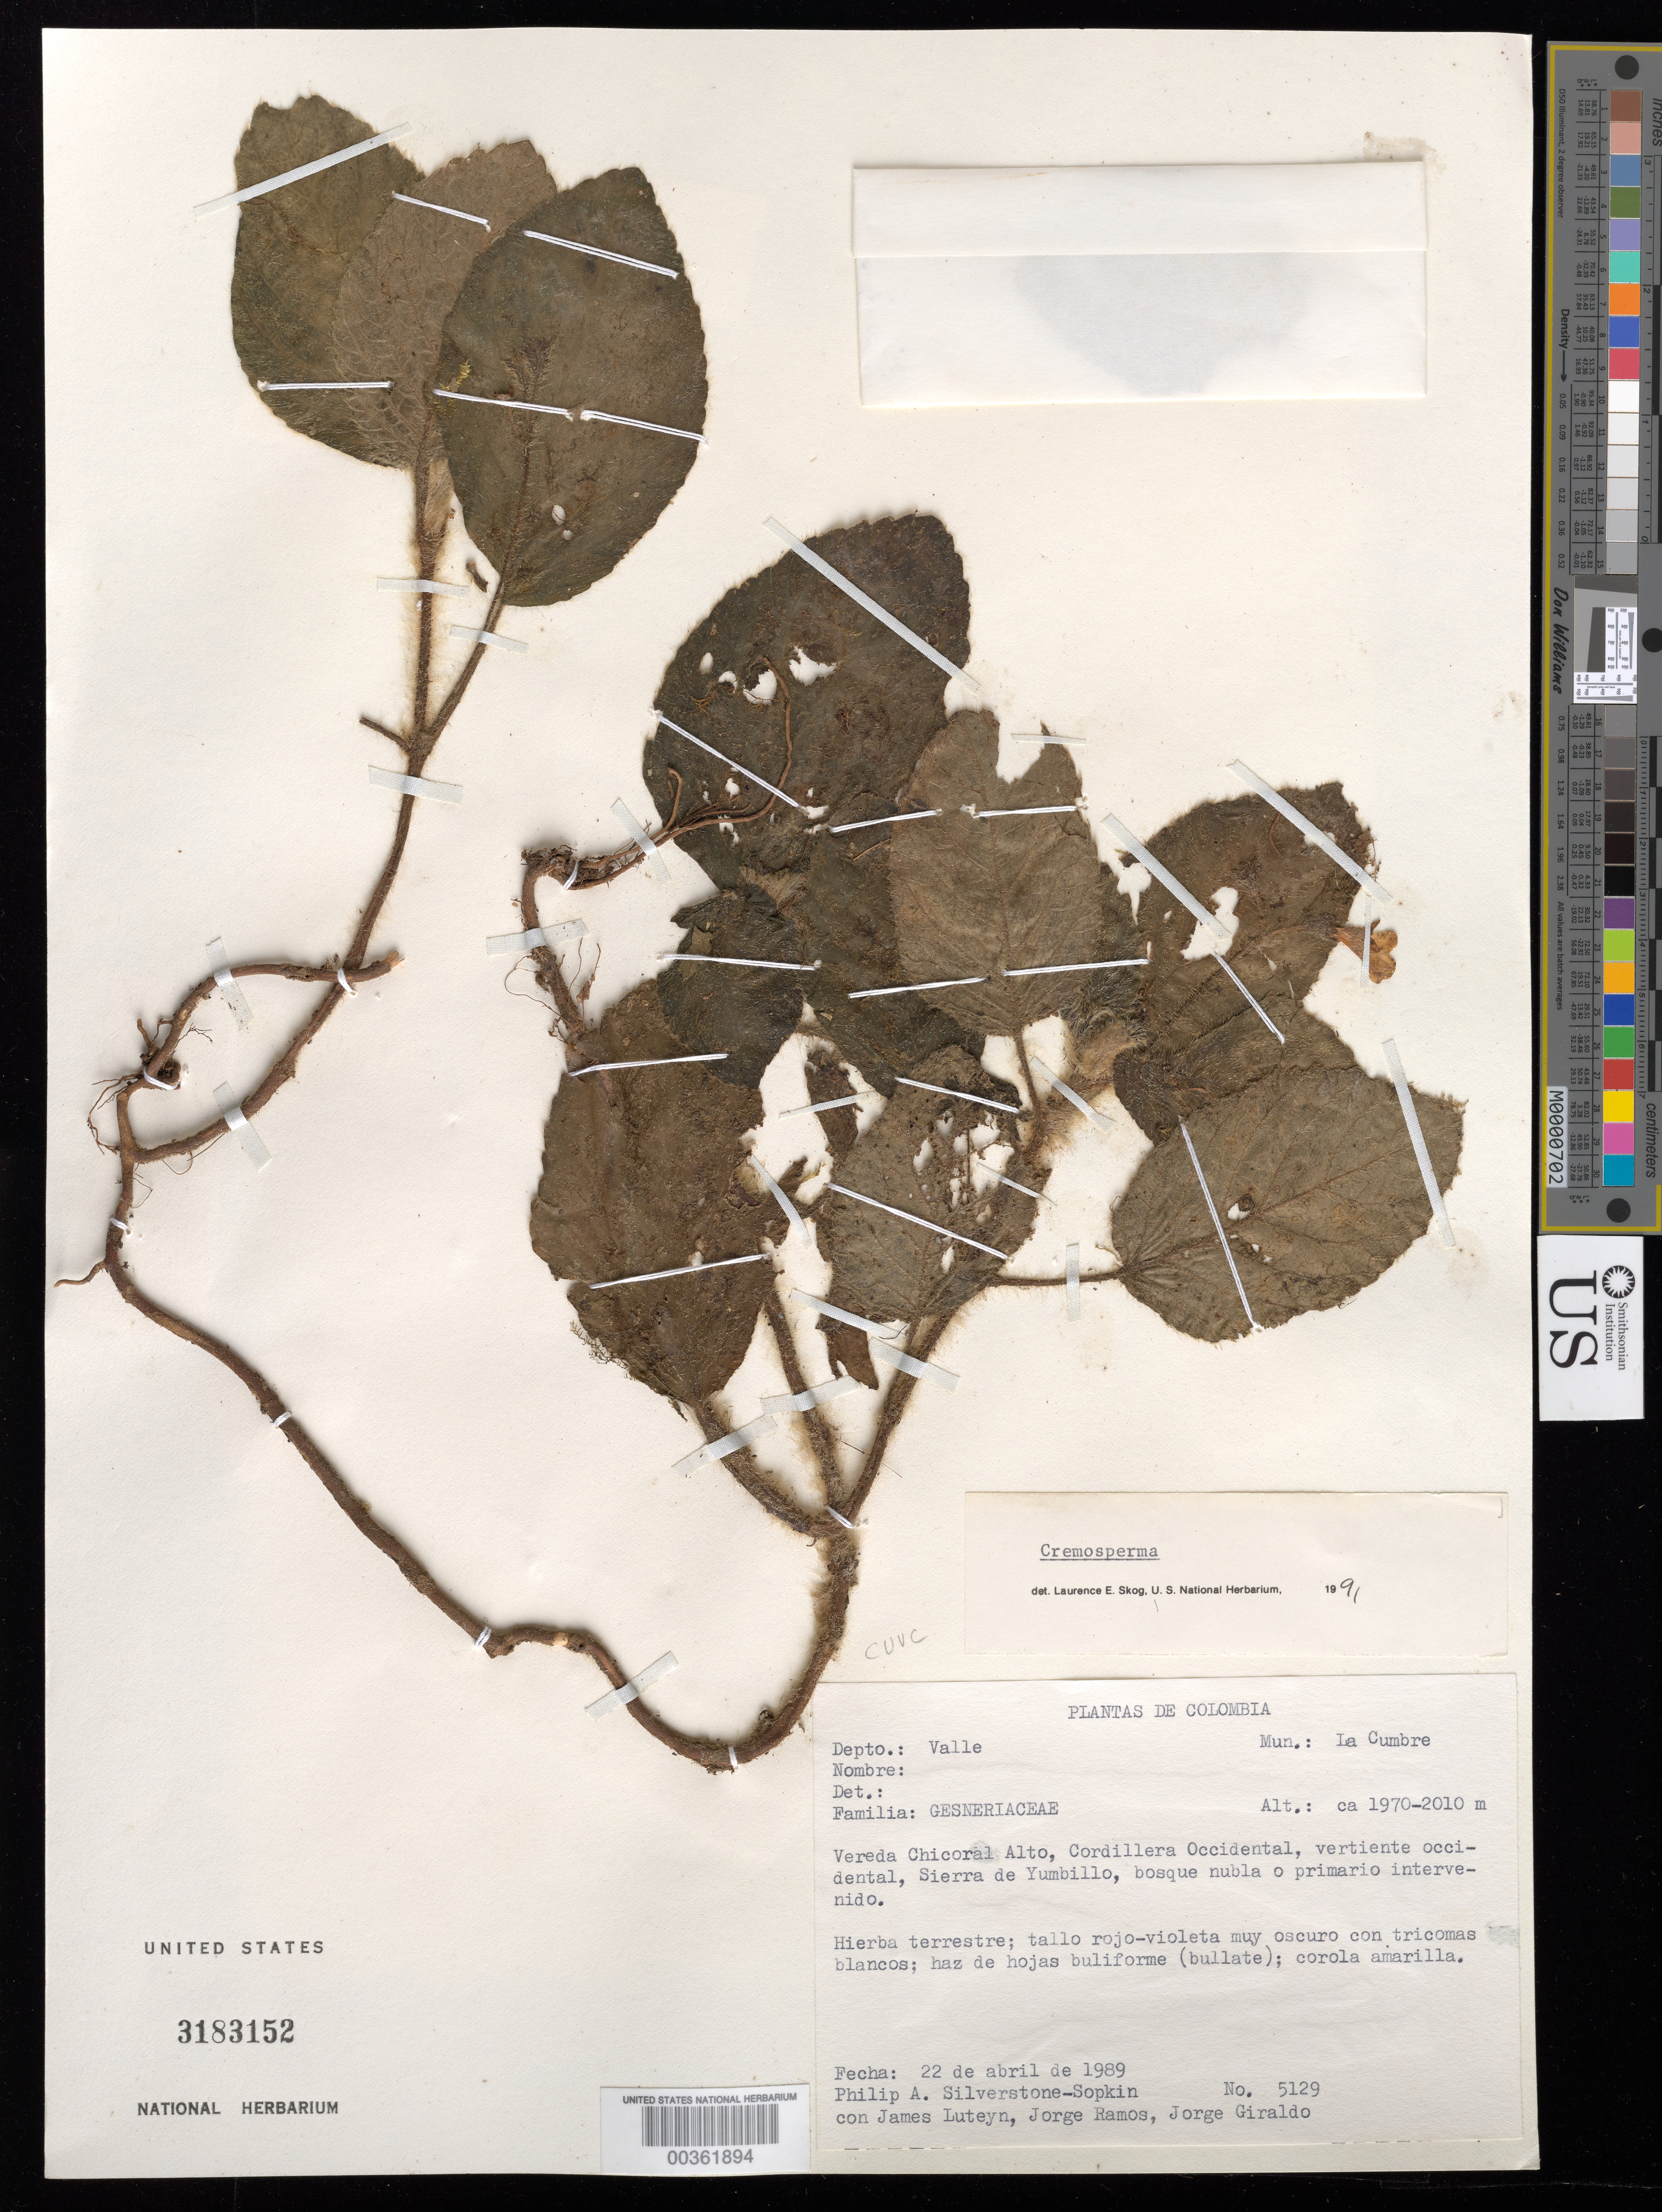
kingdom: Plantae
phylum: Tracheophyta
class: Magnoliopsida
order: Lamiales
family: Gesneriaceae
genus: Cremosperma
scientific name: Cremosperma sp.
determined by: Skog, Laurence E.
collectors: P. A. Silverstone-Sopkin, J. L. Luteyn, J. Ramos & J. Giraldo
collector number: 5129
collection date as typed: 22 Apr 1989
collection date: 1989-04-22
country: Colombia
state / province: Valle del Cauca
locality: Mpio. La Cumbre, Vereda Chicoral Alto, Cordillera Occidental, vertiente occidental, Sierra de Yumbillo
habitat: Bosque nubla o primario intervenido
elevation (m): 1970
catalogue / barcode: US 3183152